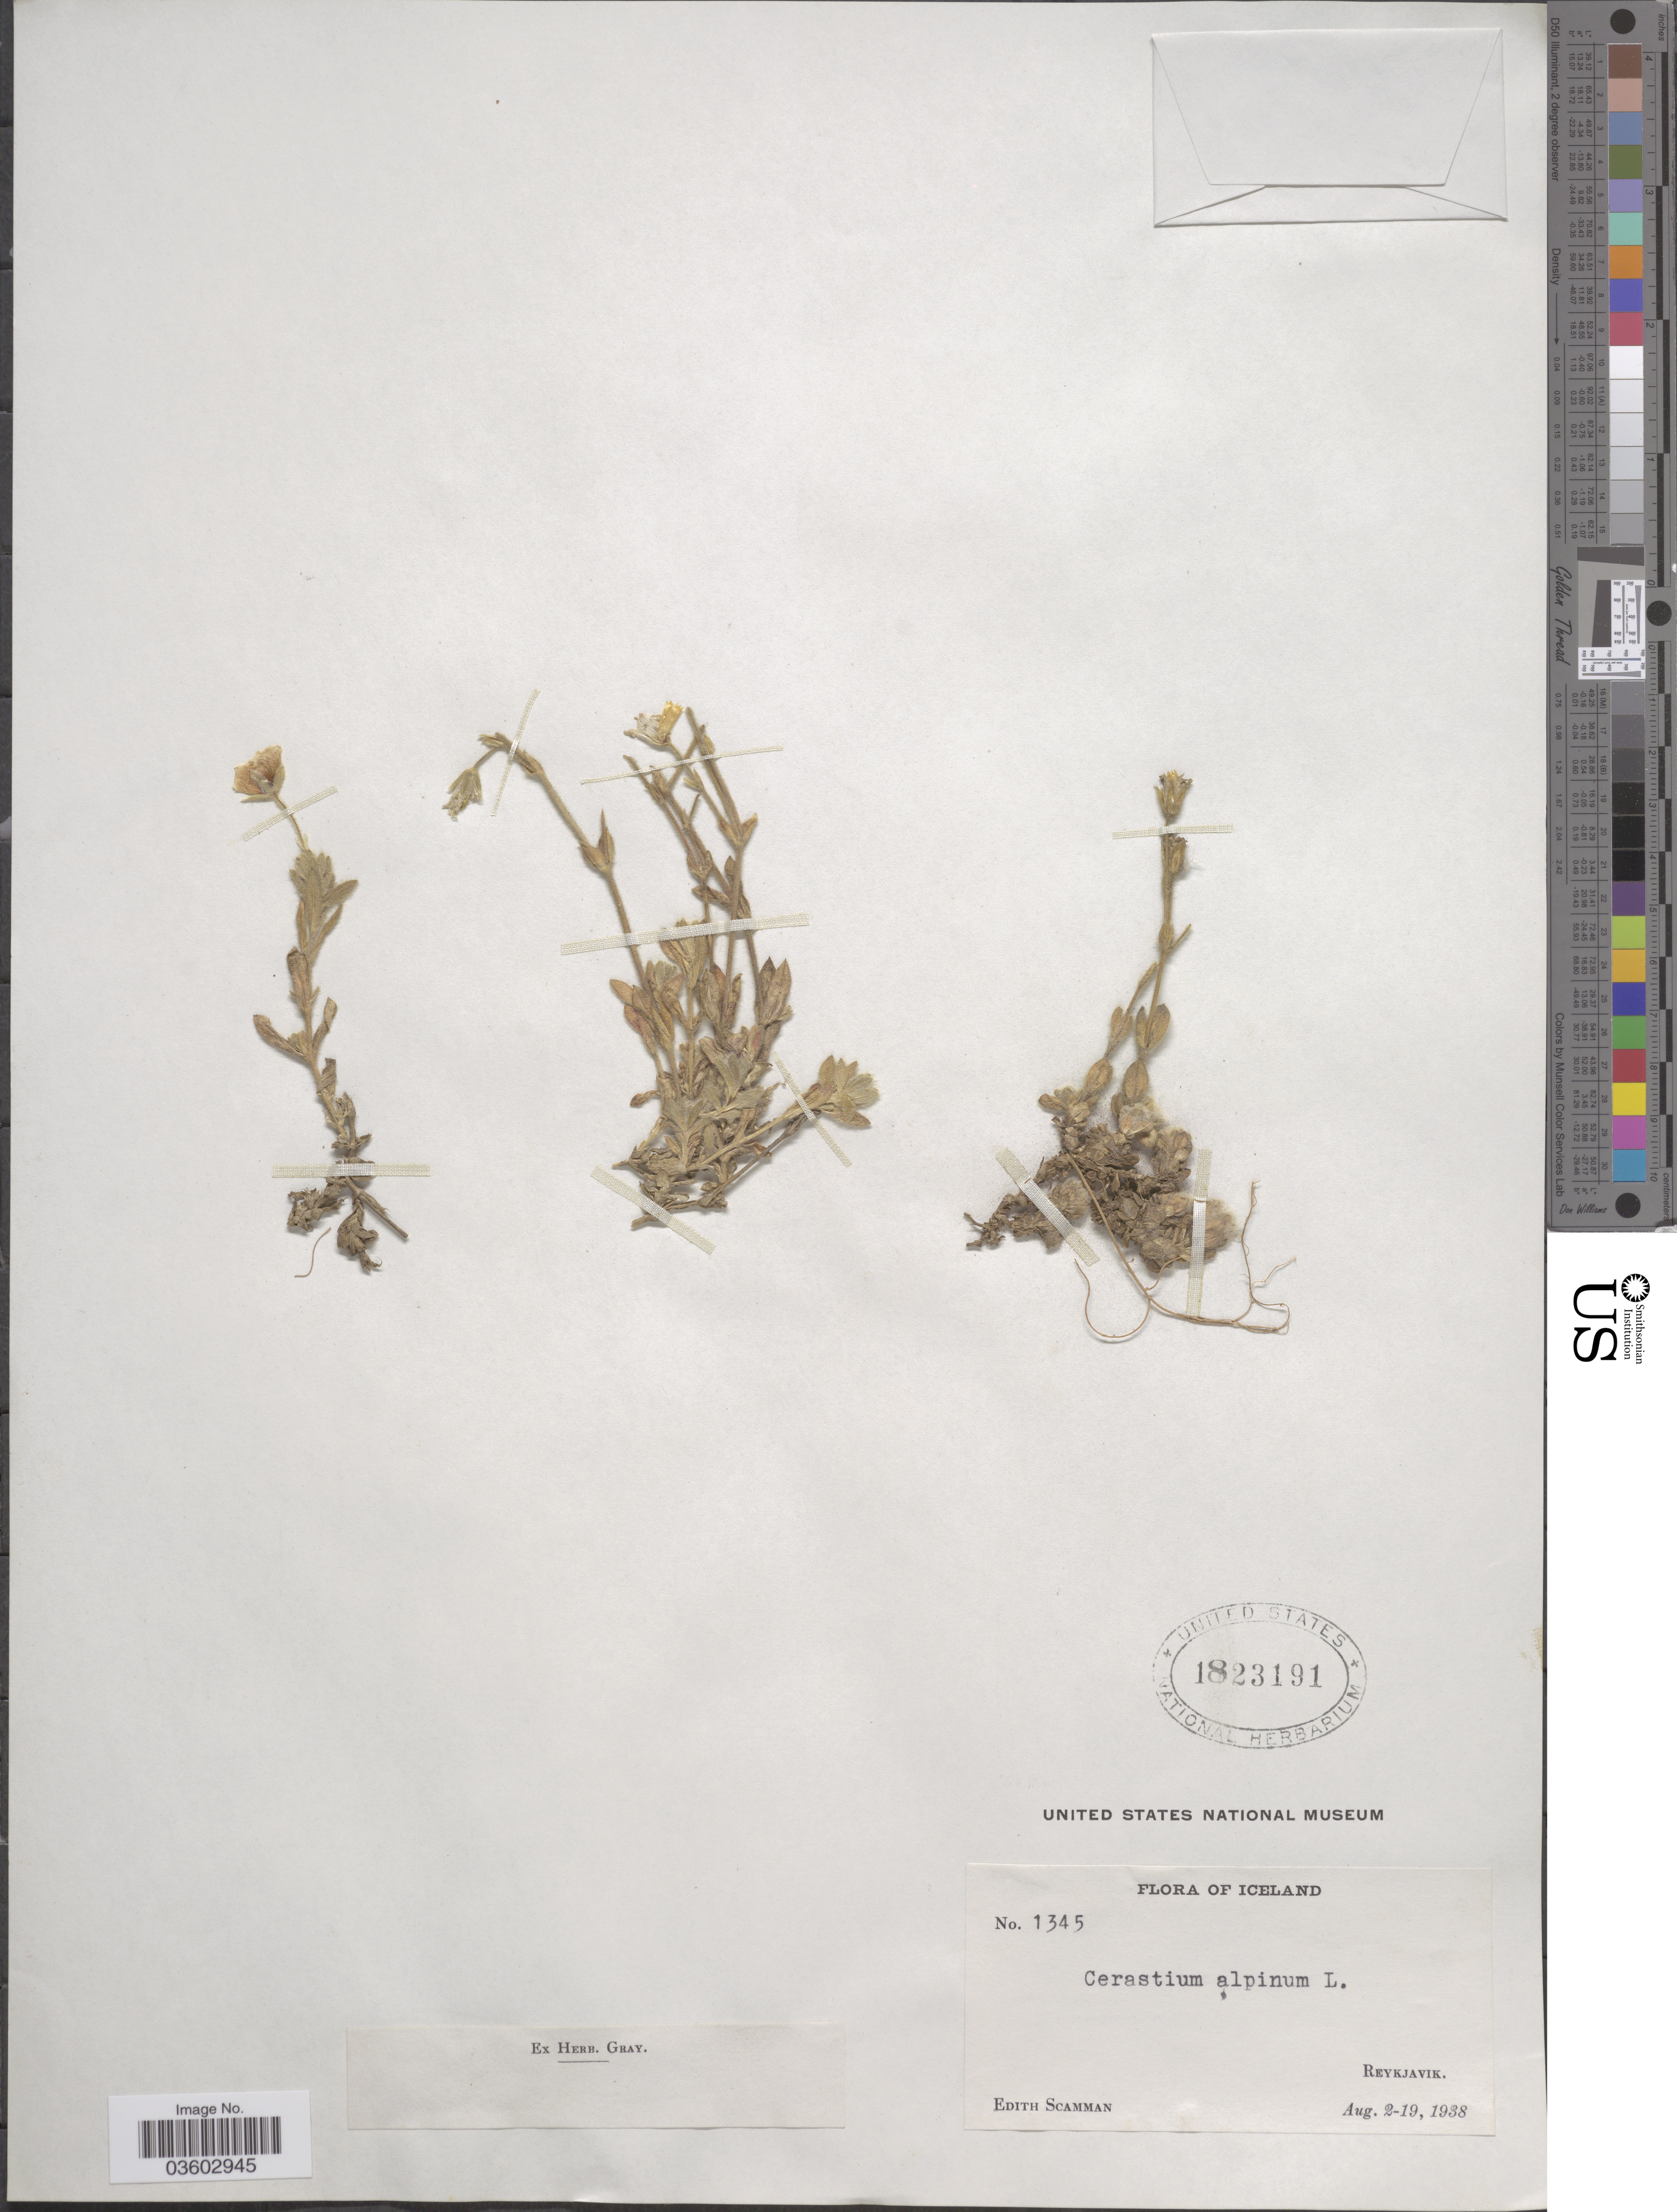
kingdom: Plantae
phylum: Tracheophyta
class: Magnoliopsida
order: Caryophyllales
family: Caryophyllaceae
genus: Cerastium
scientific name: Cerastium alpinum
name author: L.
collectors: E. Scamman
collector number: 1345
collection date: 1938-08-02/1938-08-19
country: Iceland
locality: Reykjavik.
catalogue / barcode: US 1823191